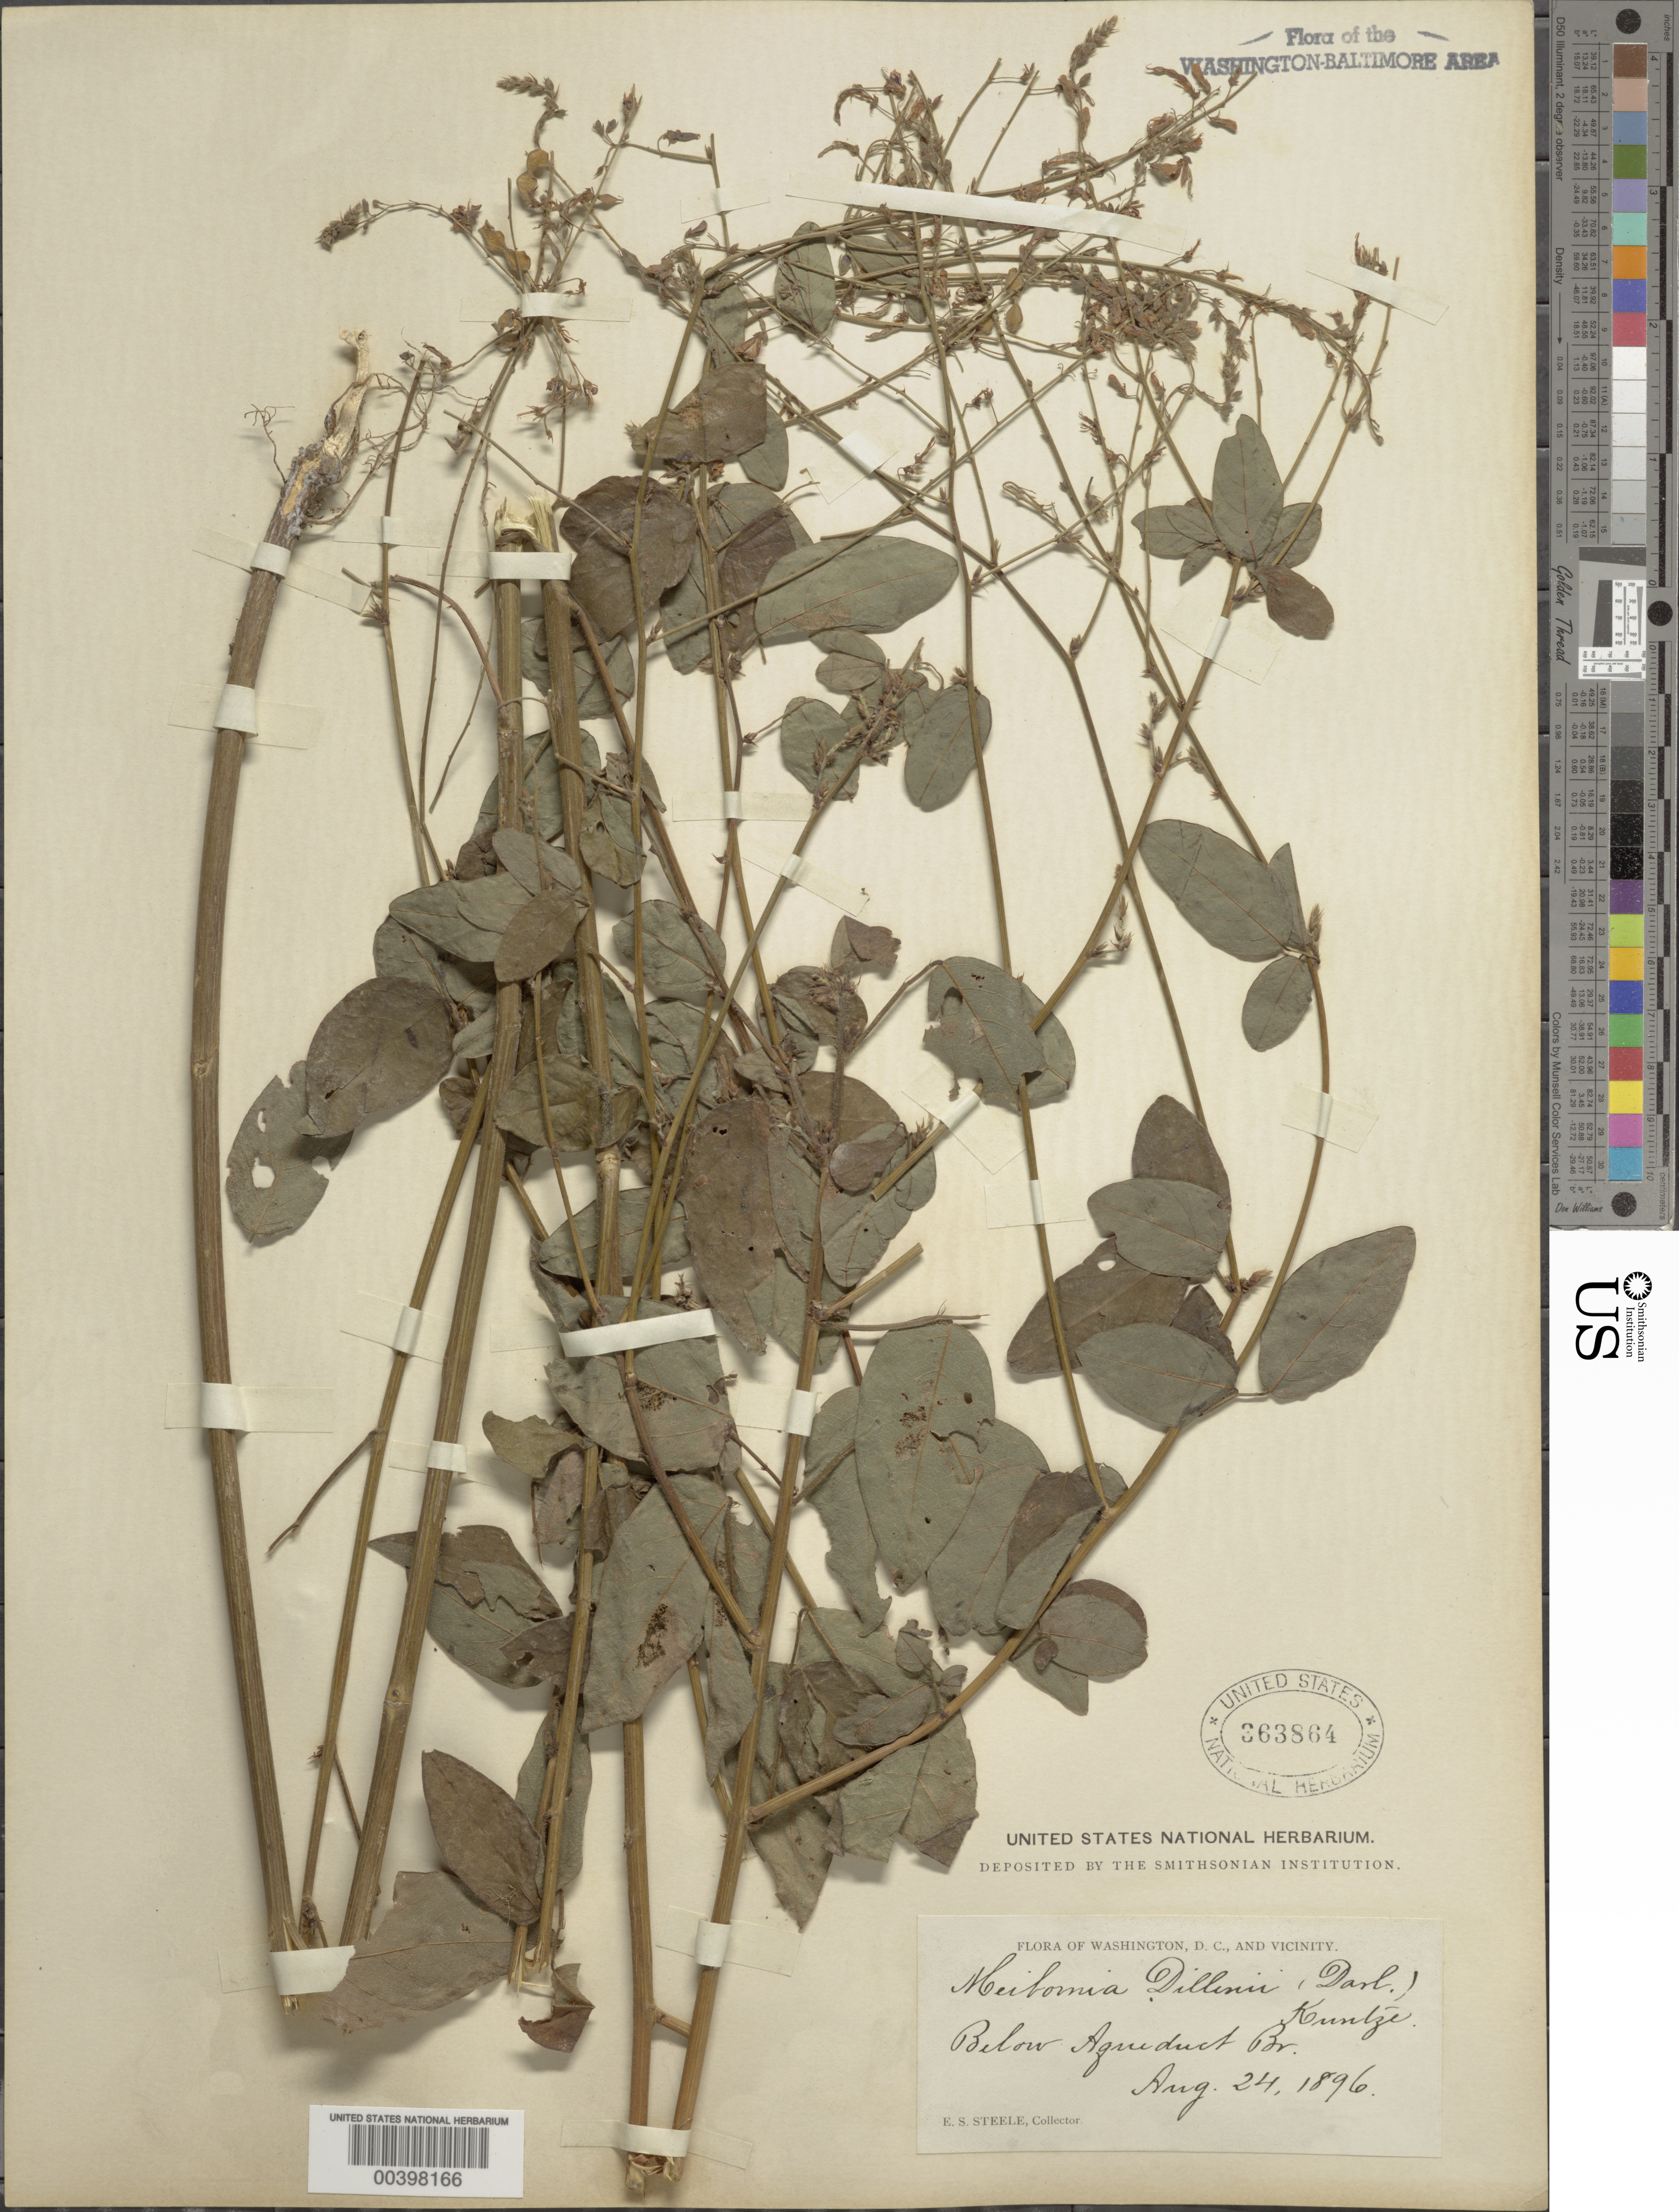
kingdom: Plantae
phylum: Tracheophyta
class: Magnoliopsida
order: Fabales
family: Fabaceae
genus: Desmodium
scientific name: Desmodium glabellum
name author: (Michx.) DC.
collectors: E. Steele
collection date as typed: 24 Aug 1896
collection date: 1896-08-24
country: United States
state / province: District of Columbia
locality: Below Aqueduct Bridge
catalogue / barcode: US 363864